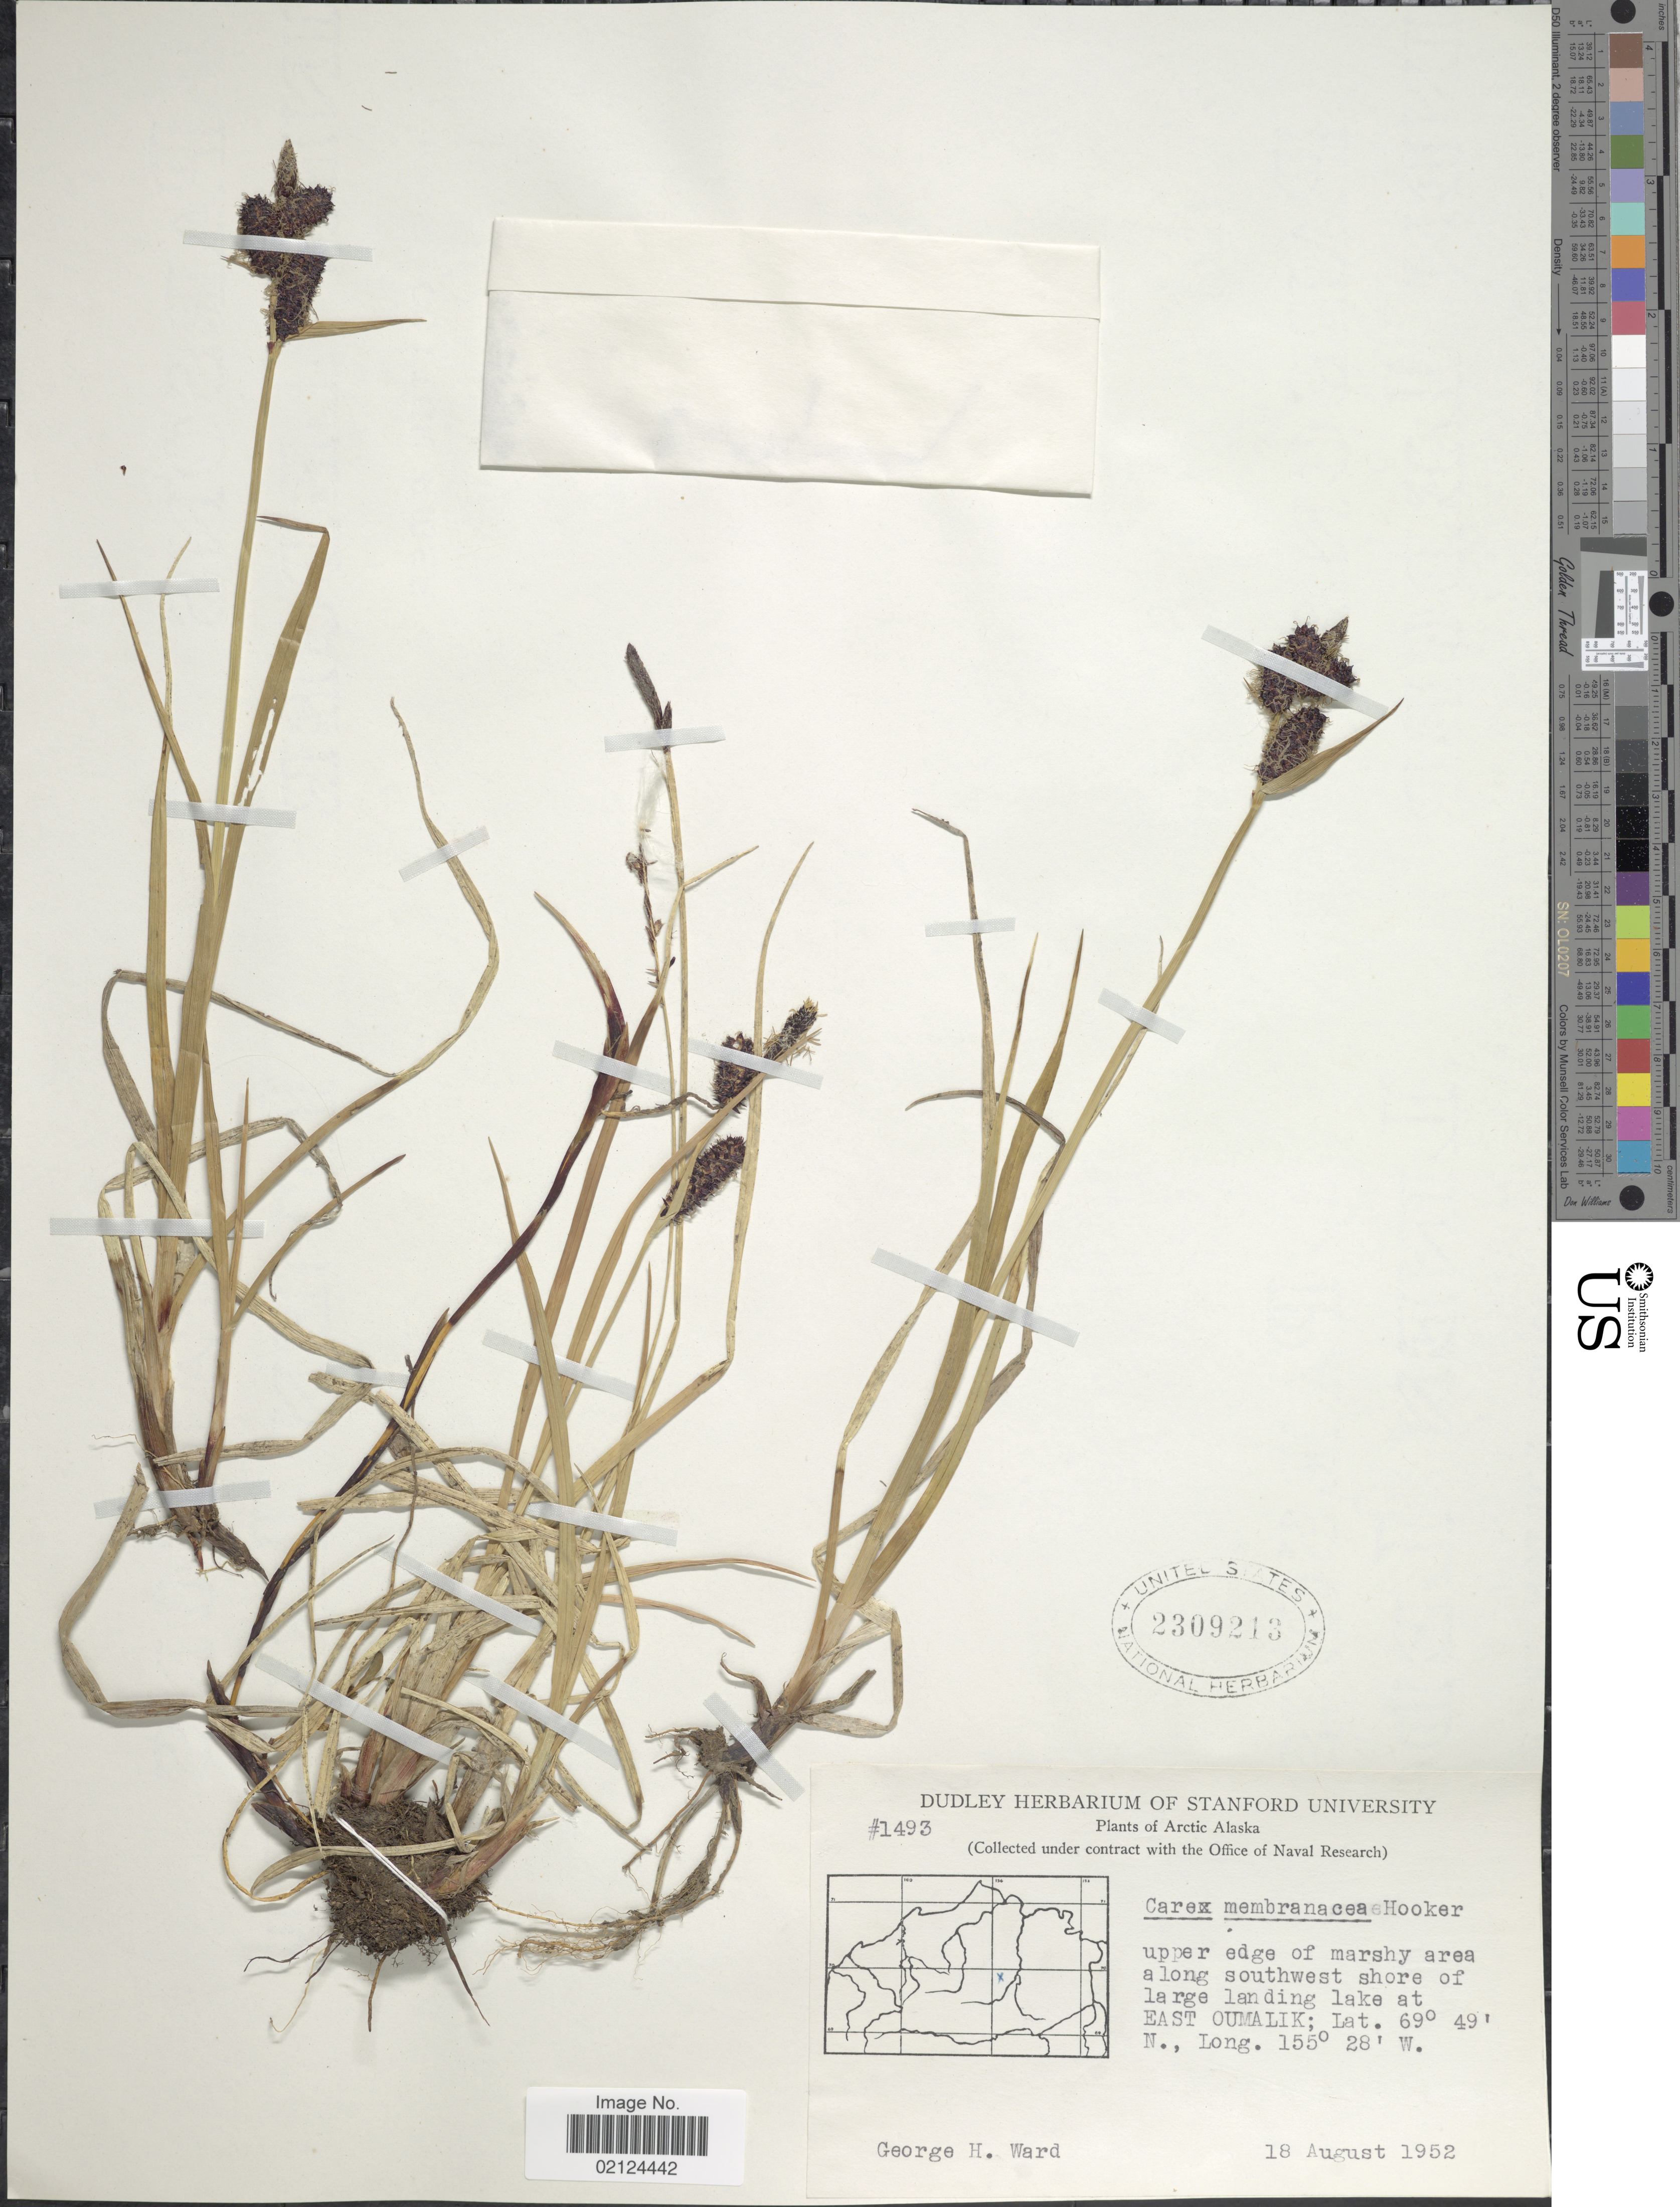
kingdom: Plantae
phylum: Tracheophyta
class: Liliopsida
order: Poales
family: Cyperaceae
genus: Carex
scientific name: Carex membranacea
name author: Hook.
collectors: G. H. Ward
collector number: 1493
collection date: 1952-08-18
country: United States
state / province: Alaska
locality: Arctic Alaska, area along southwest shore of large landing lake at East Oumalik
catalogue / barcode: US 2309213